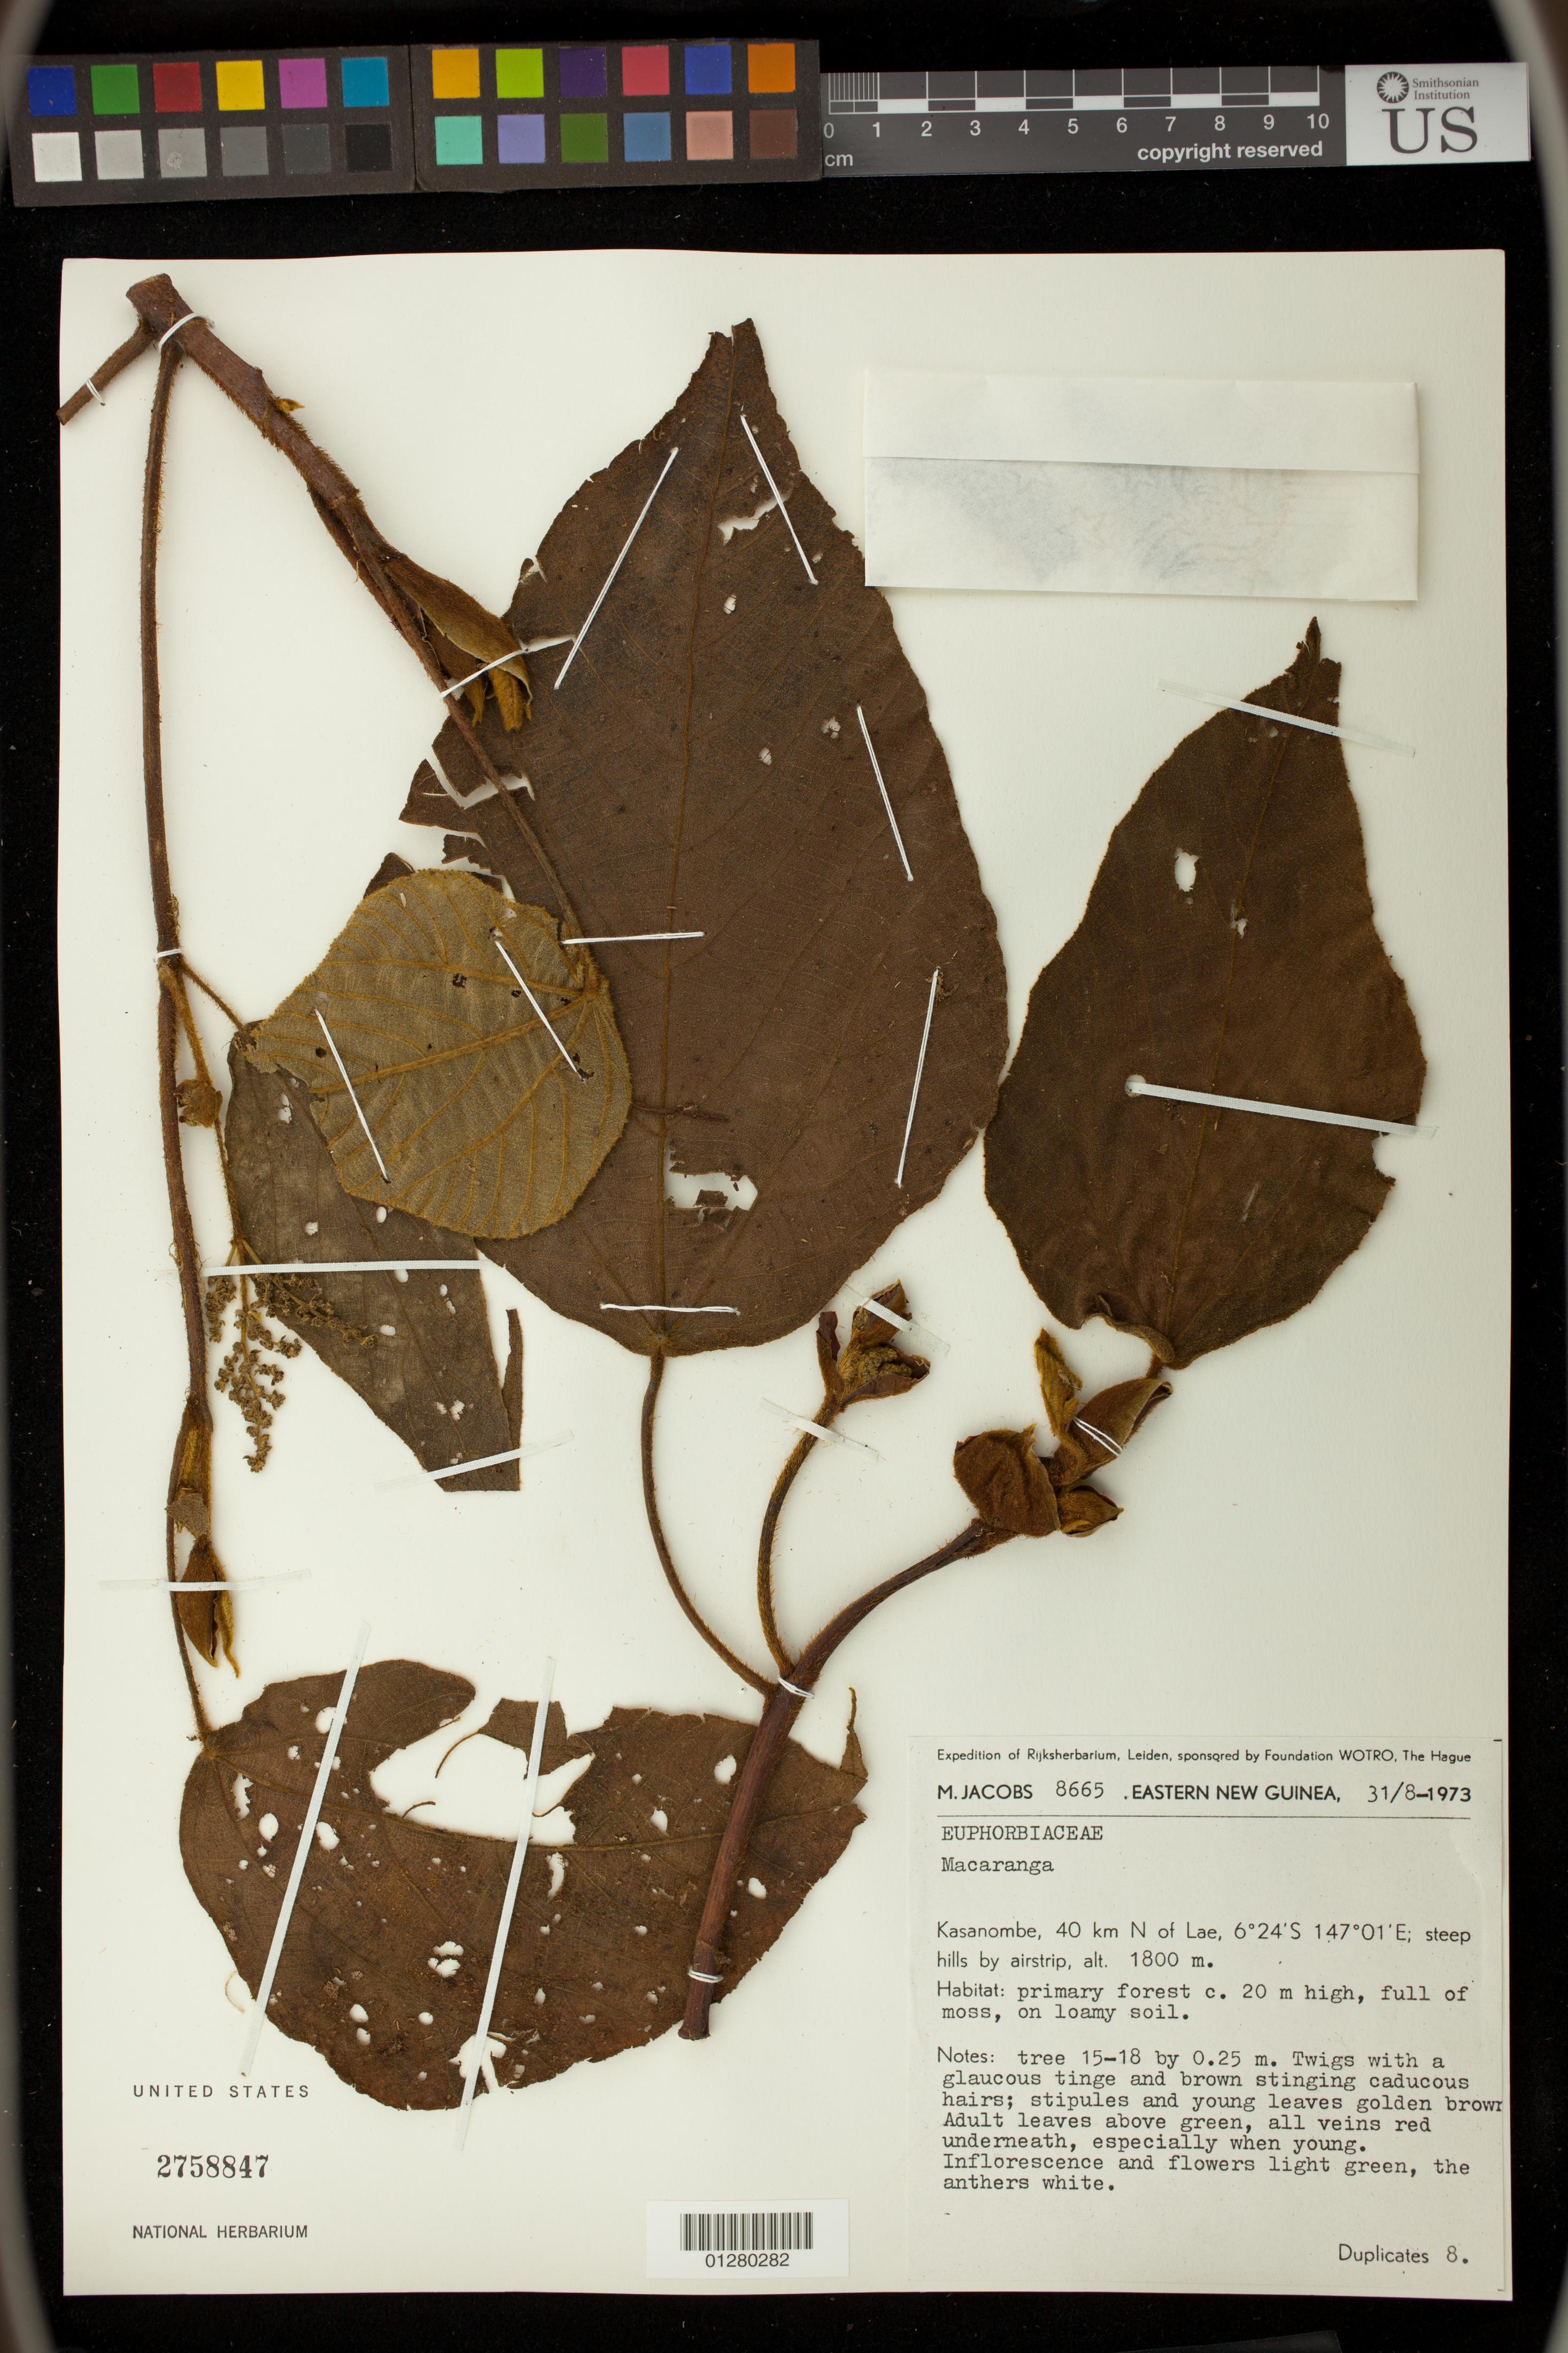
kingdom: Plantae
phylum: Tracheophyta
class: Magnoliopsida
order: Malpighiales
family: Euphorbiaceae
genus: Macaranga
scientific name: Macaranga sp.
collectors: M. Jacobs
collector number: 8665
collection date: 1973-08-31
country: Papua New Guinea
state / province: Morobe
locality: Kasanombe, 40 km N of Lae, steep hills by airstrip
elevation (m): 1800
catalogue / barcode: US 2758847